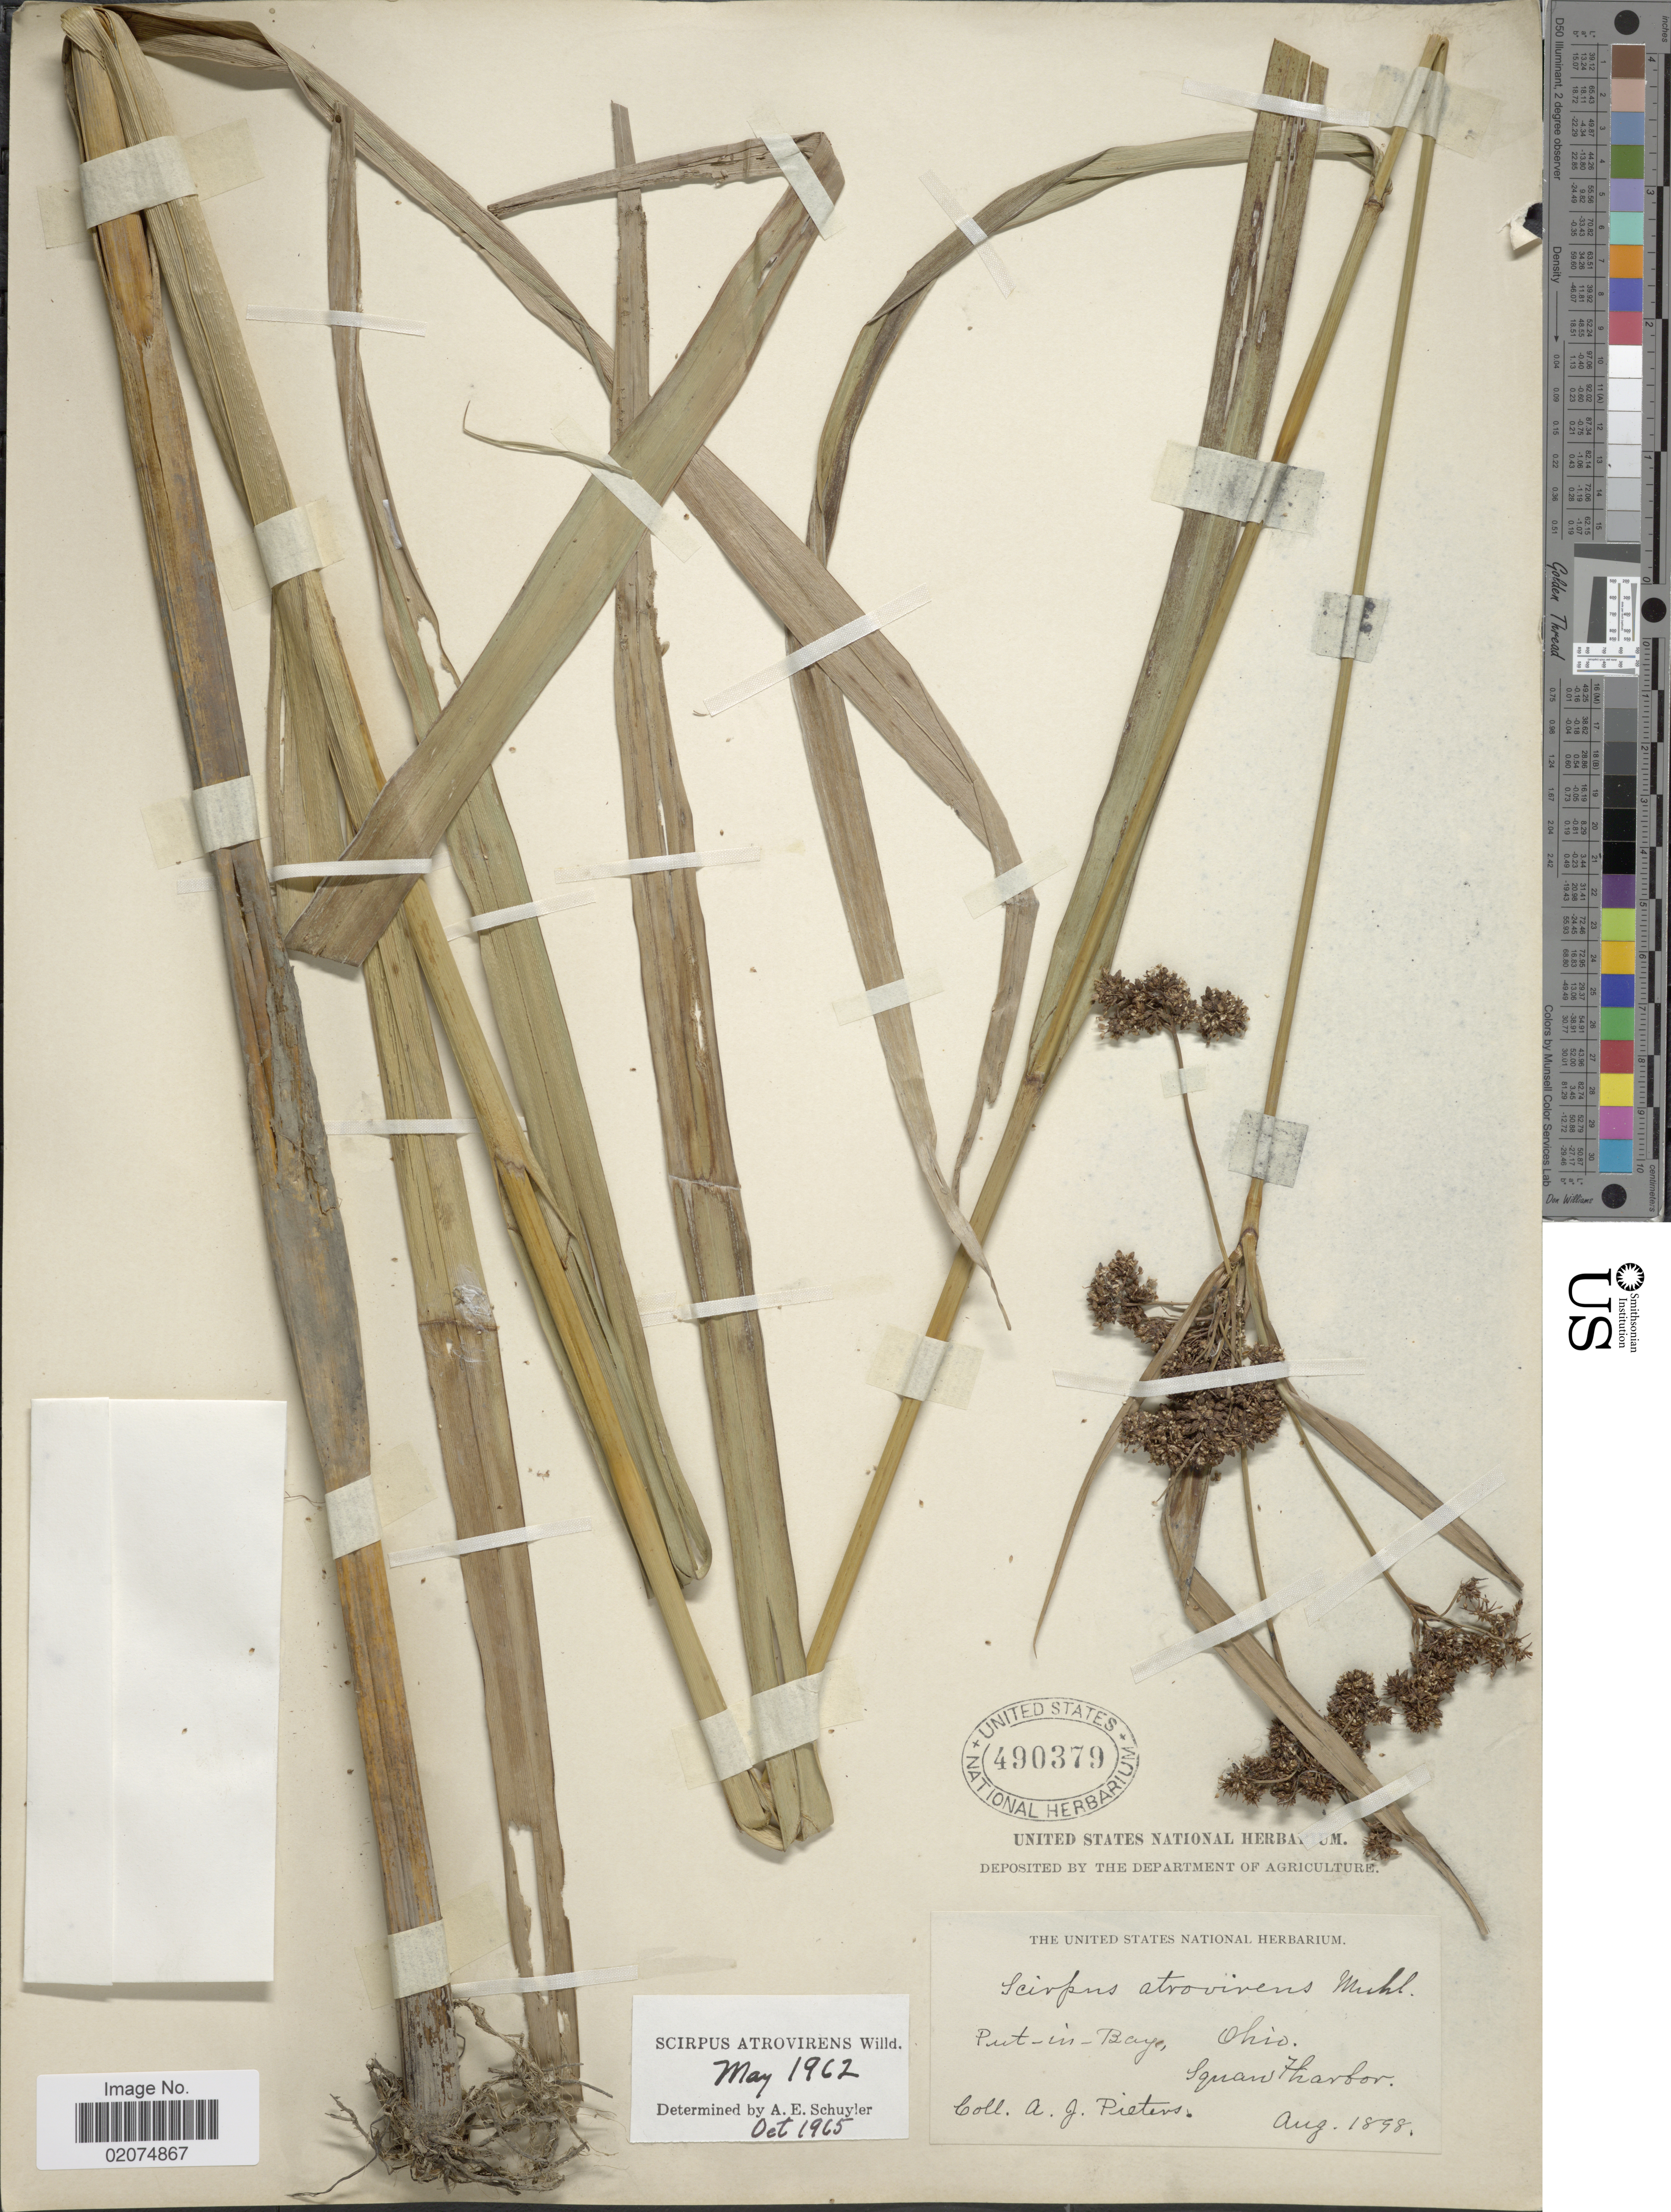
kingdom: Plantae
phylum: Tracheophyta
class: Liliopsida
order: Poales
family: Cyperaceae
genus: Scirpus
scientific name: Scirpus atrovirens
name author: Willd.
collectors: A. Pieters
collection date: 1898-08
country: United States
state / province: Ohio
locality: Put-in-Bay, Squaw Harbor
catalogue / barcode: US 490379